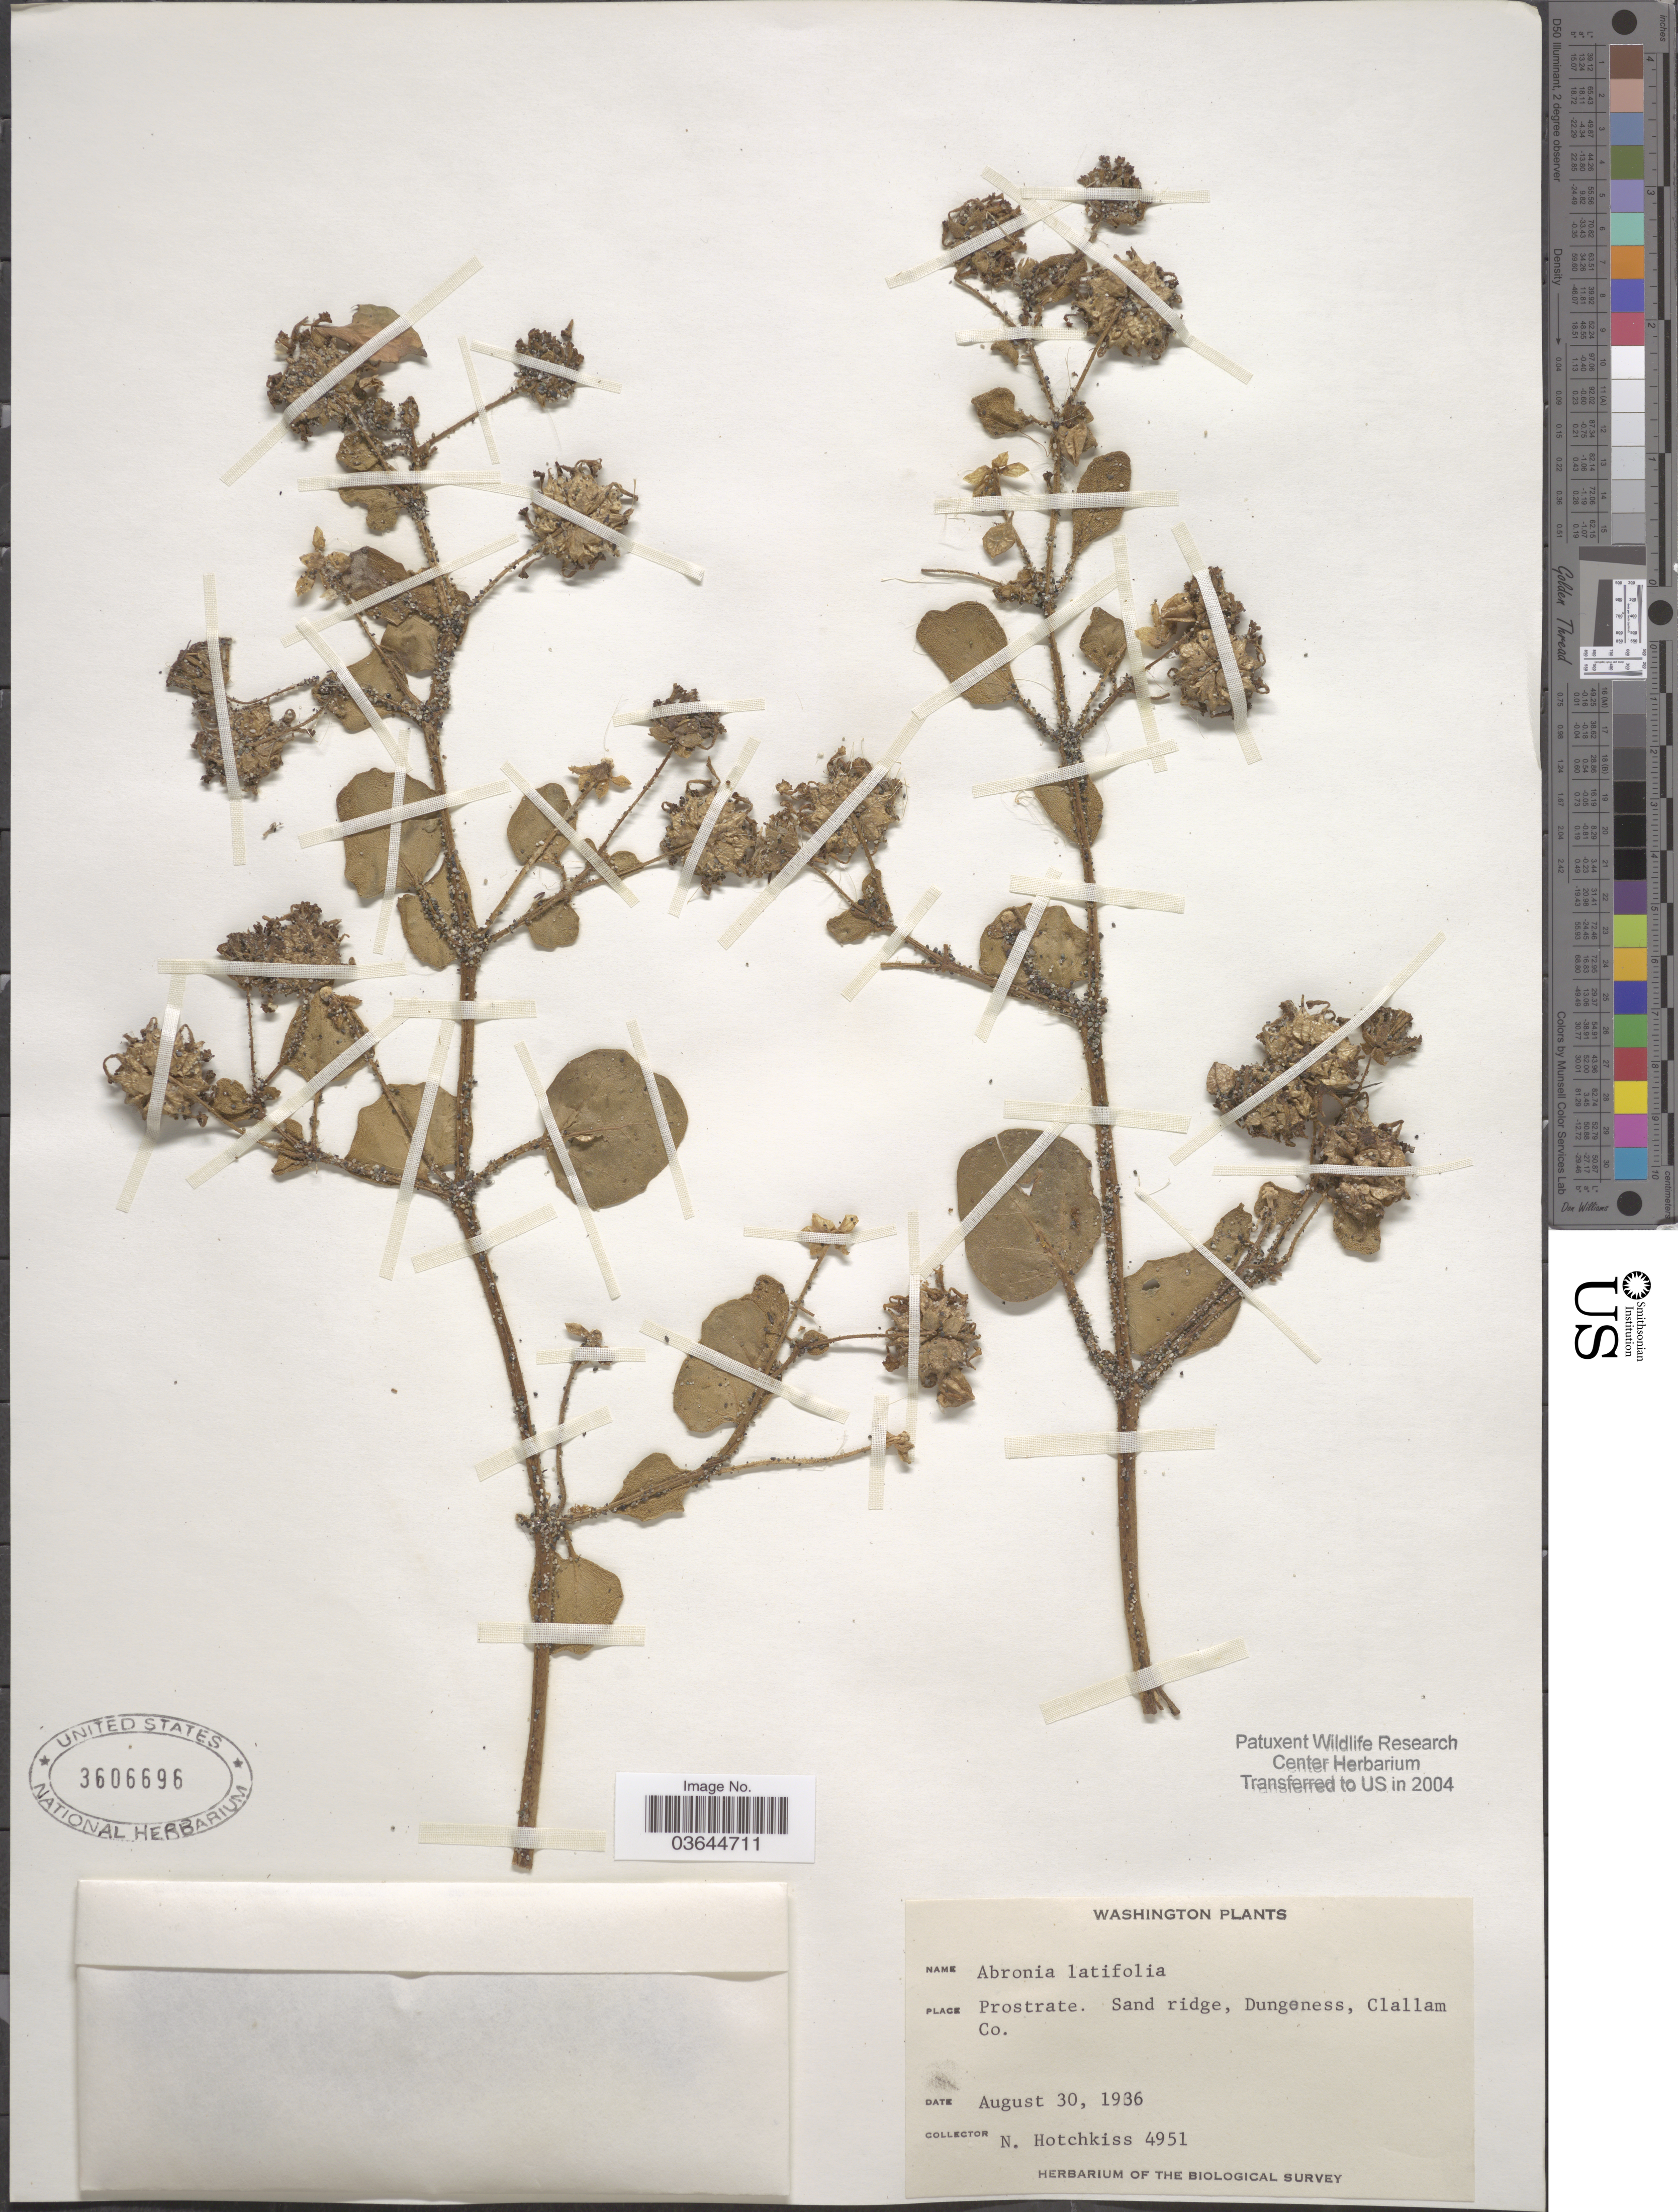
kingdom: Plantae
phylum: Tracheophyta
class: Magnoliopsida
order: Caryophyllales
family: Nyctaginaceae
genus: Abronia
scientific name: Abronia latifolia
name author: Eschsch.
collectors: N. Hotchkiss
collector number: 4951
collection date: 1936-08-30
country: United States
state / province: Washington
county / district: Clallam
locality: Sand ridge, Dungeness, Clallam Co.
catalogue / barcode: US 3606696